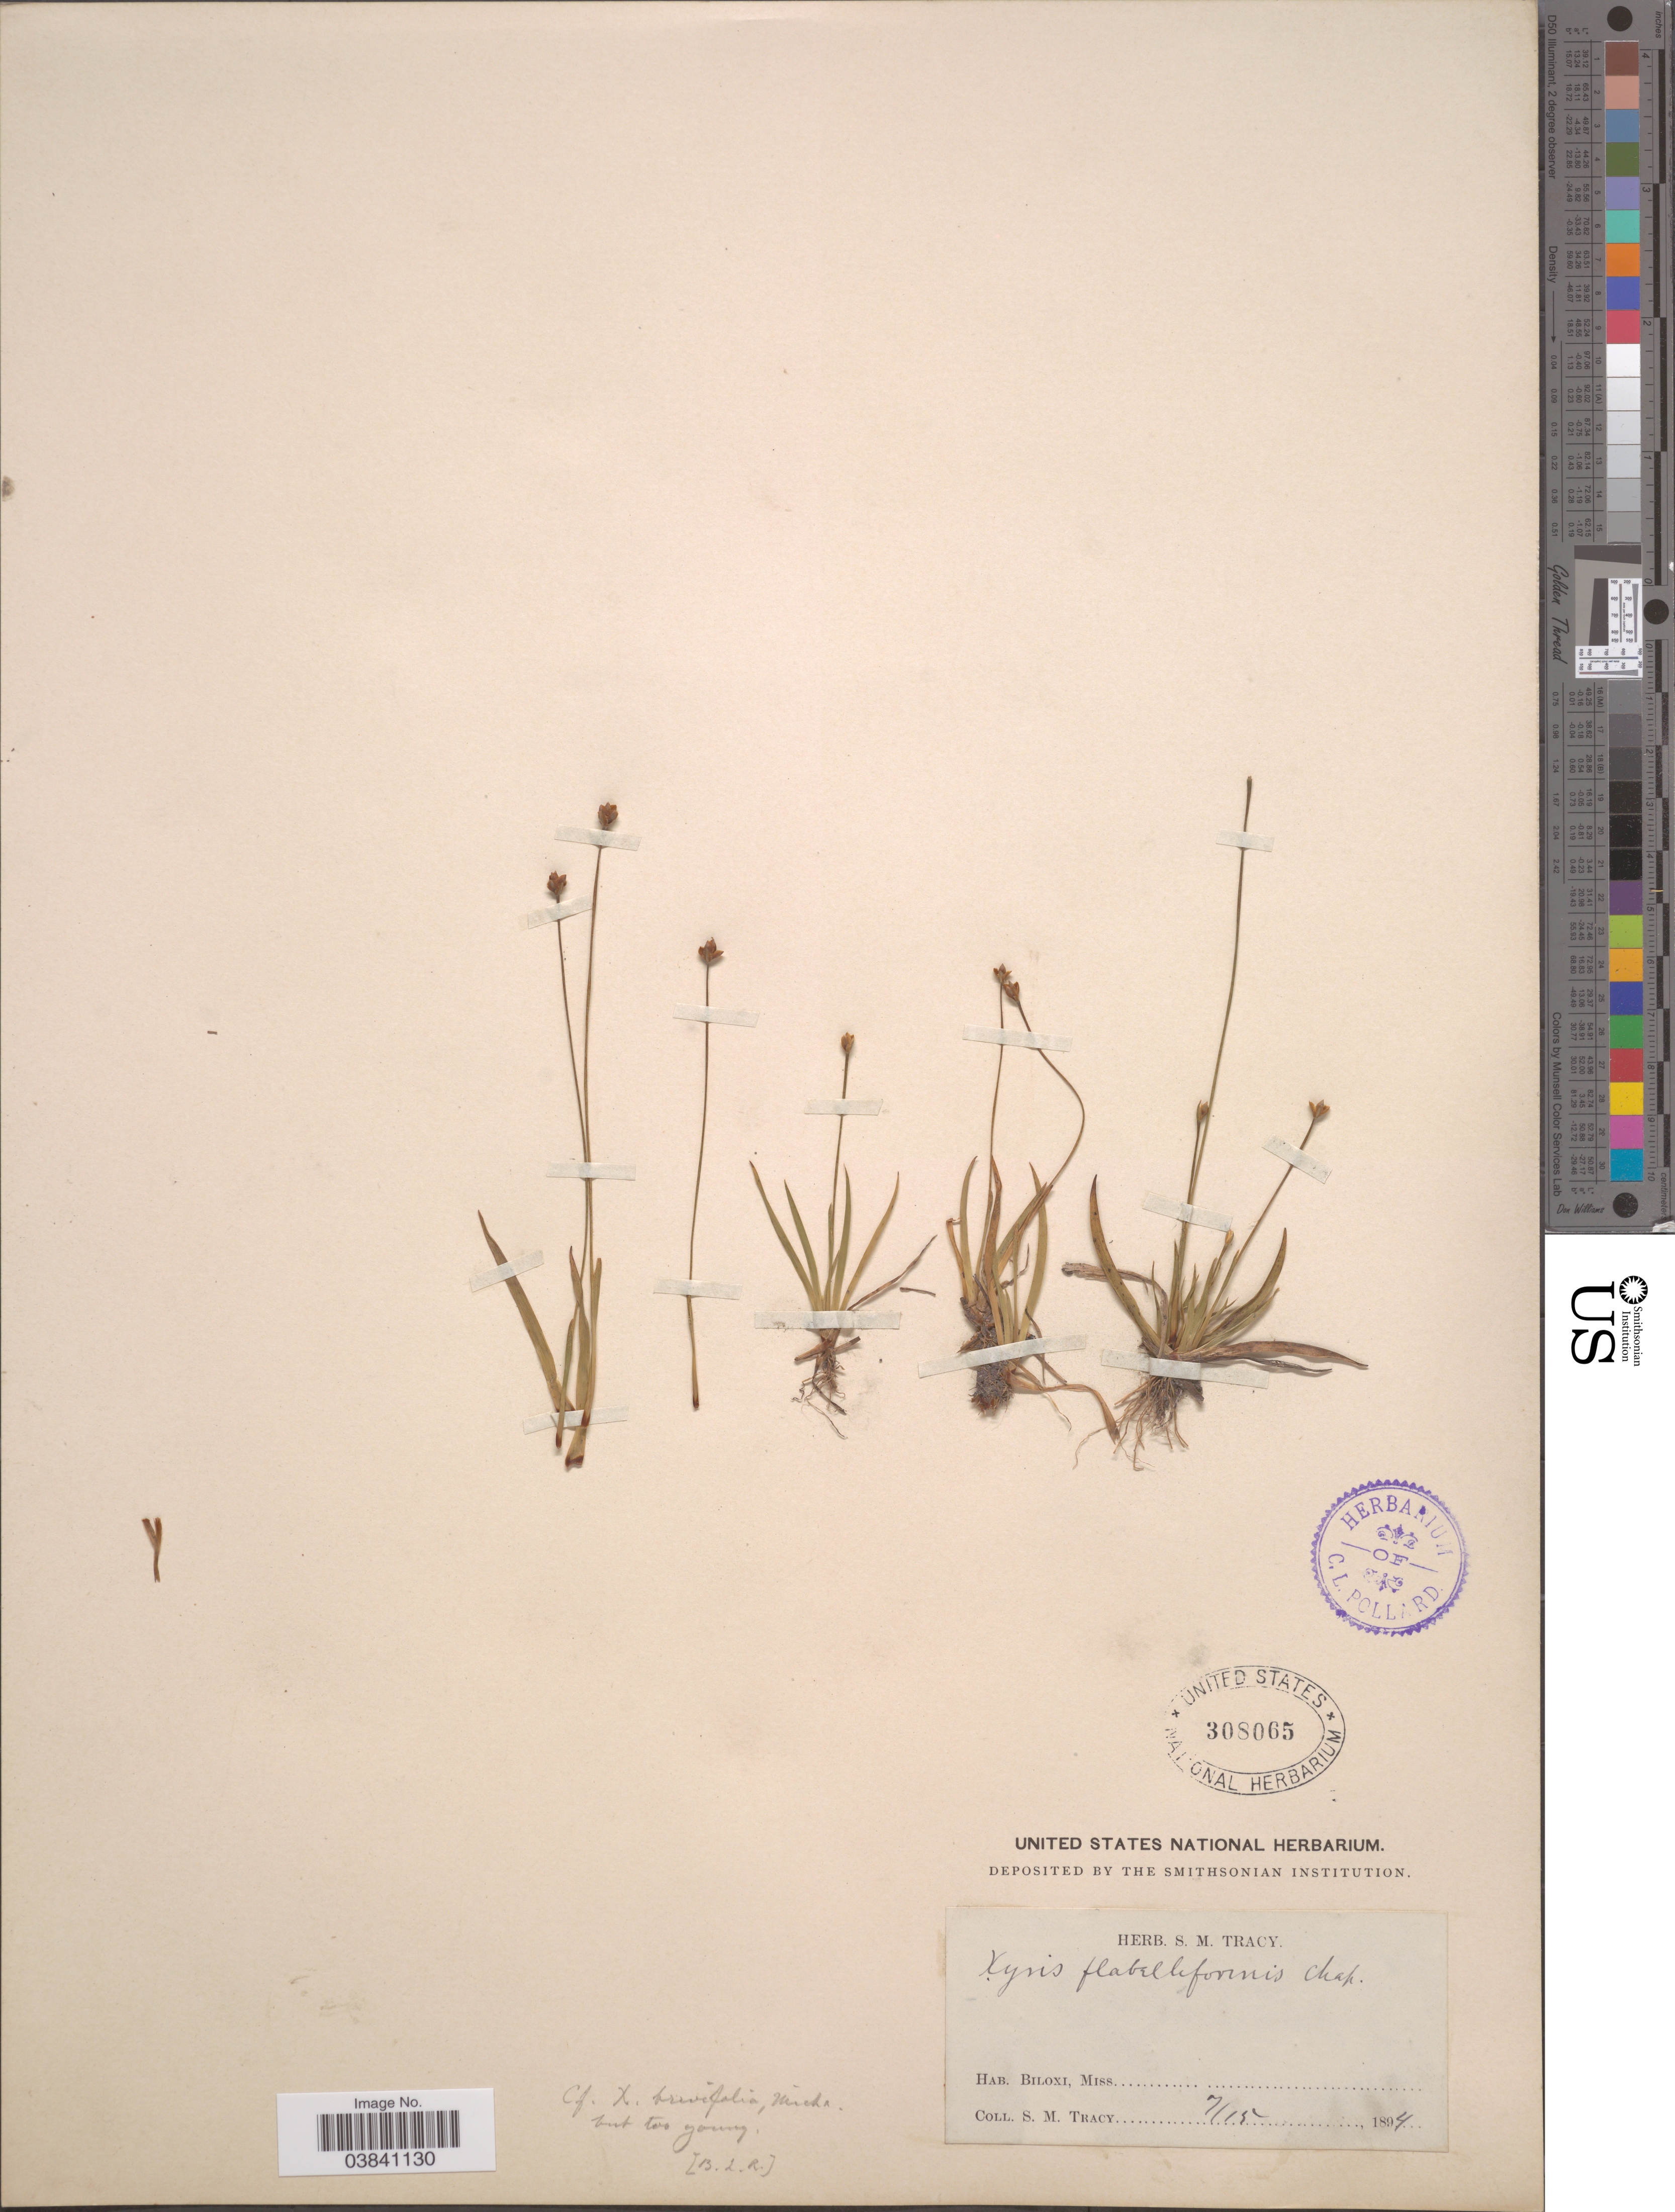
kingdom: Plantae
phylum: Tracheophyta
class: Liliopsida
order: Poales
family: Xyridaceae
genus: Xyris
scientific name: Xyris brevifolia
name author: Michx.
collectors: S. M. Tracy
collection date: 1894-07-15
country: United States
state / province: Mississippi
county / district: Harrison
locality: Biloxi.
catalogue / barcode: US 308065